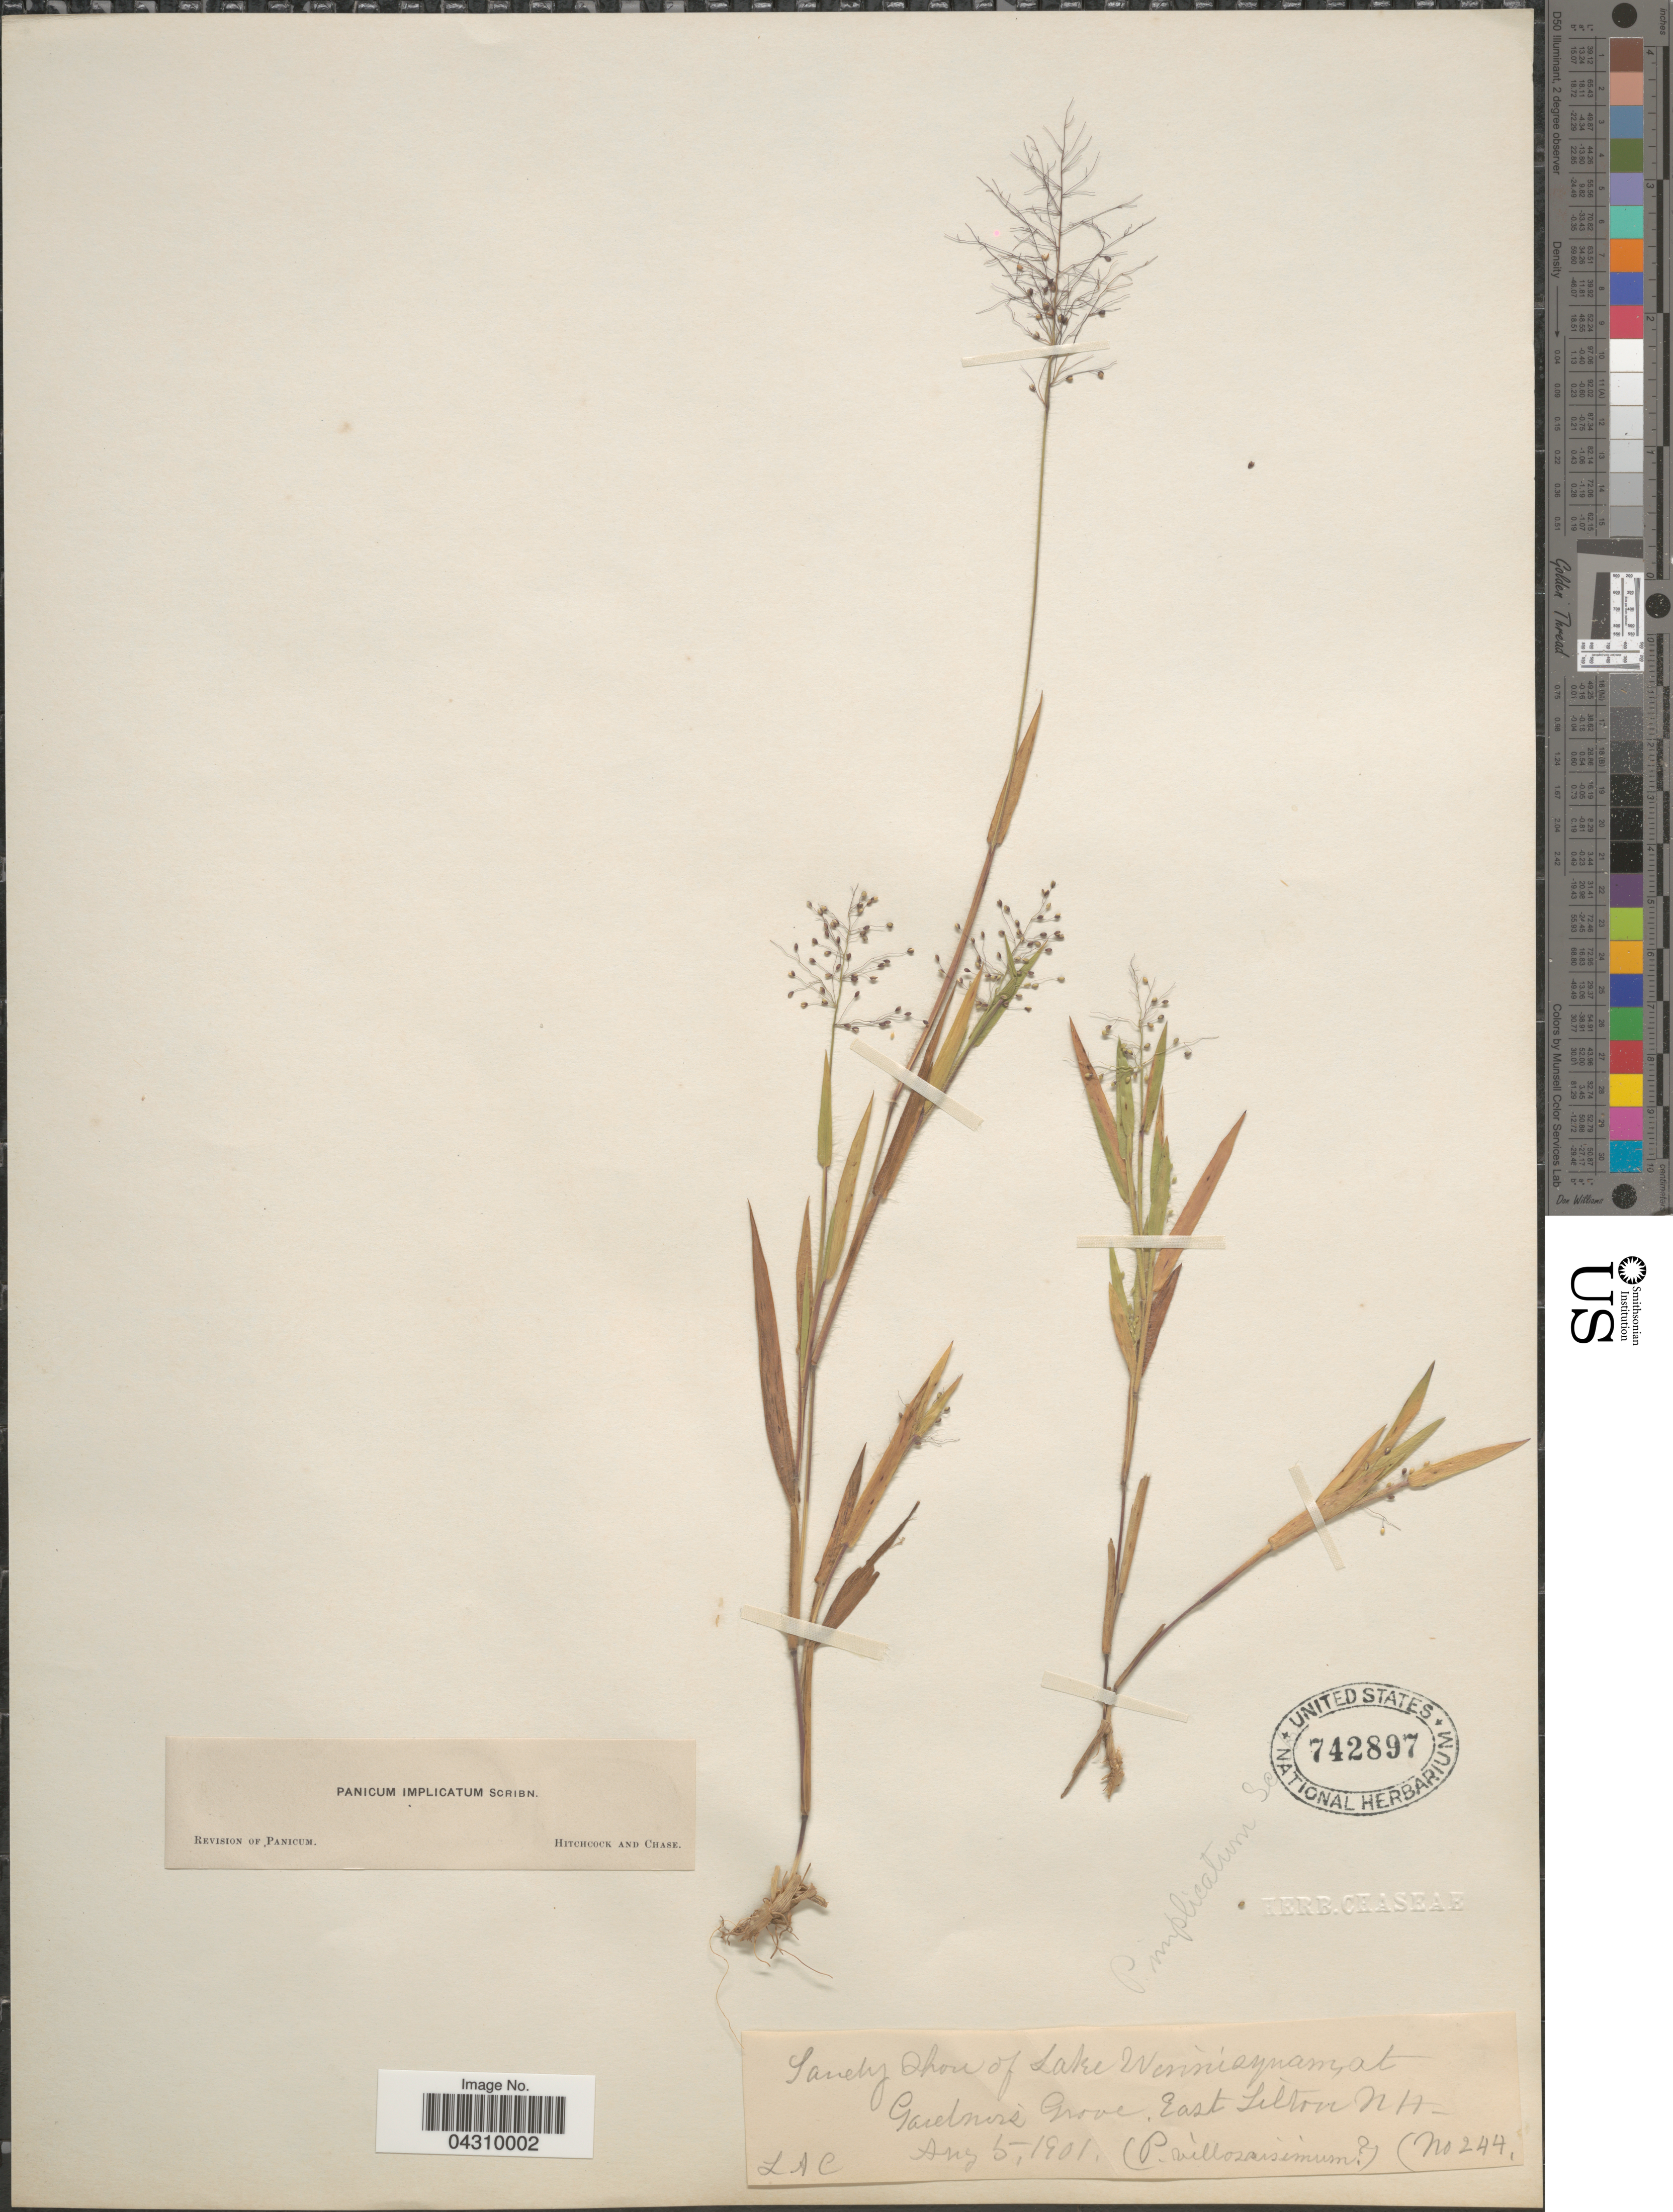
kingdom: Plantae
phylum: Tracheophyta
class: Liliopsida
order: Poales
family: Poaceae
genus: Dichanthelium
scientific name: Dichanthelium acuminatum var. acuminatum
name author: (Sw.) Gould & C.A. Clark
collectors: L. A. C.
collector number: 244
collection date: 1901-08-05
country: United States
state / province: New Hampshire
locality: Gardners Grove, East Silton.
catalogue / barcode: US 742897